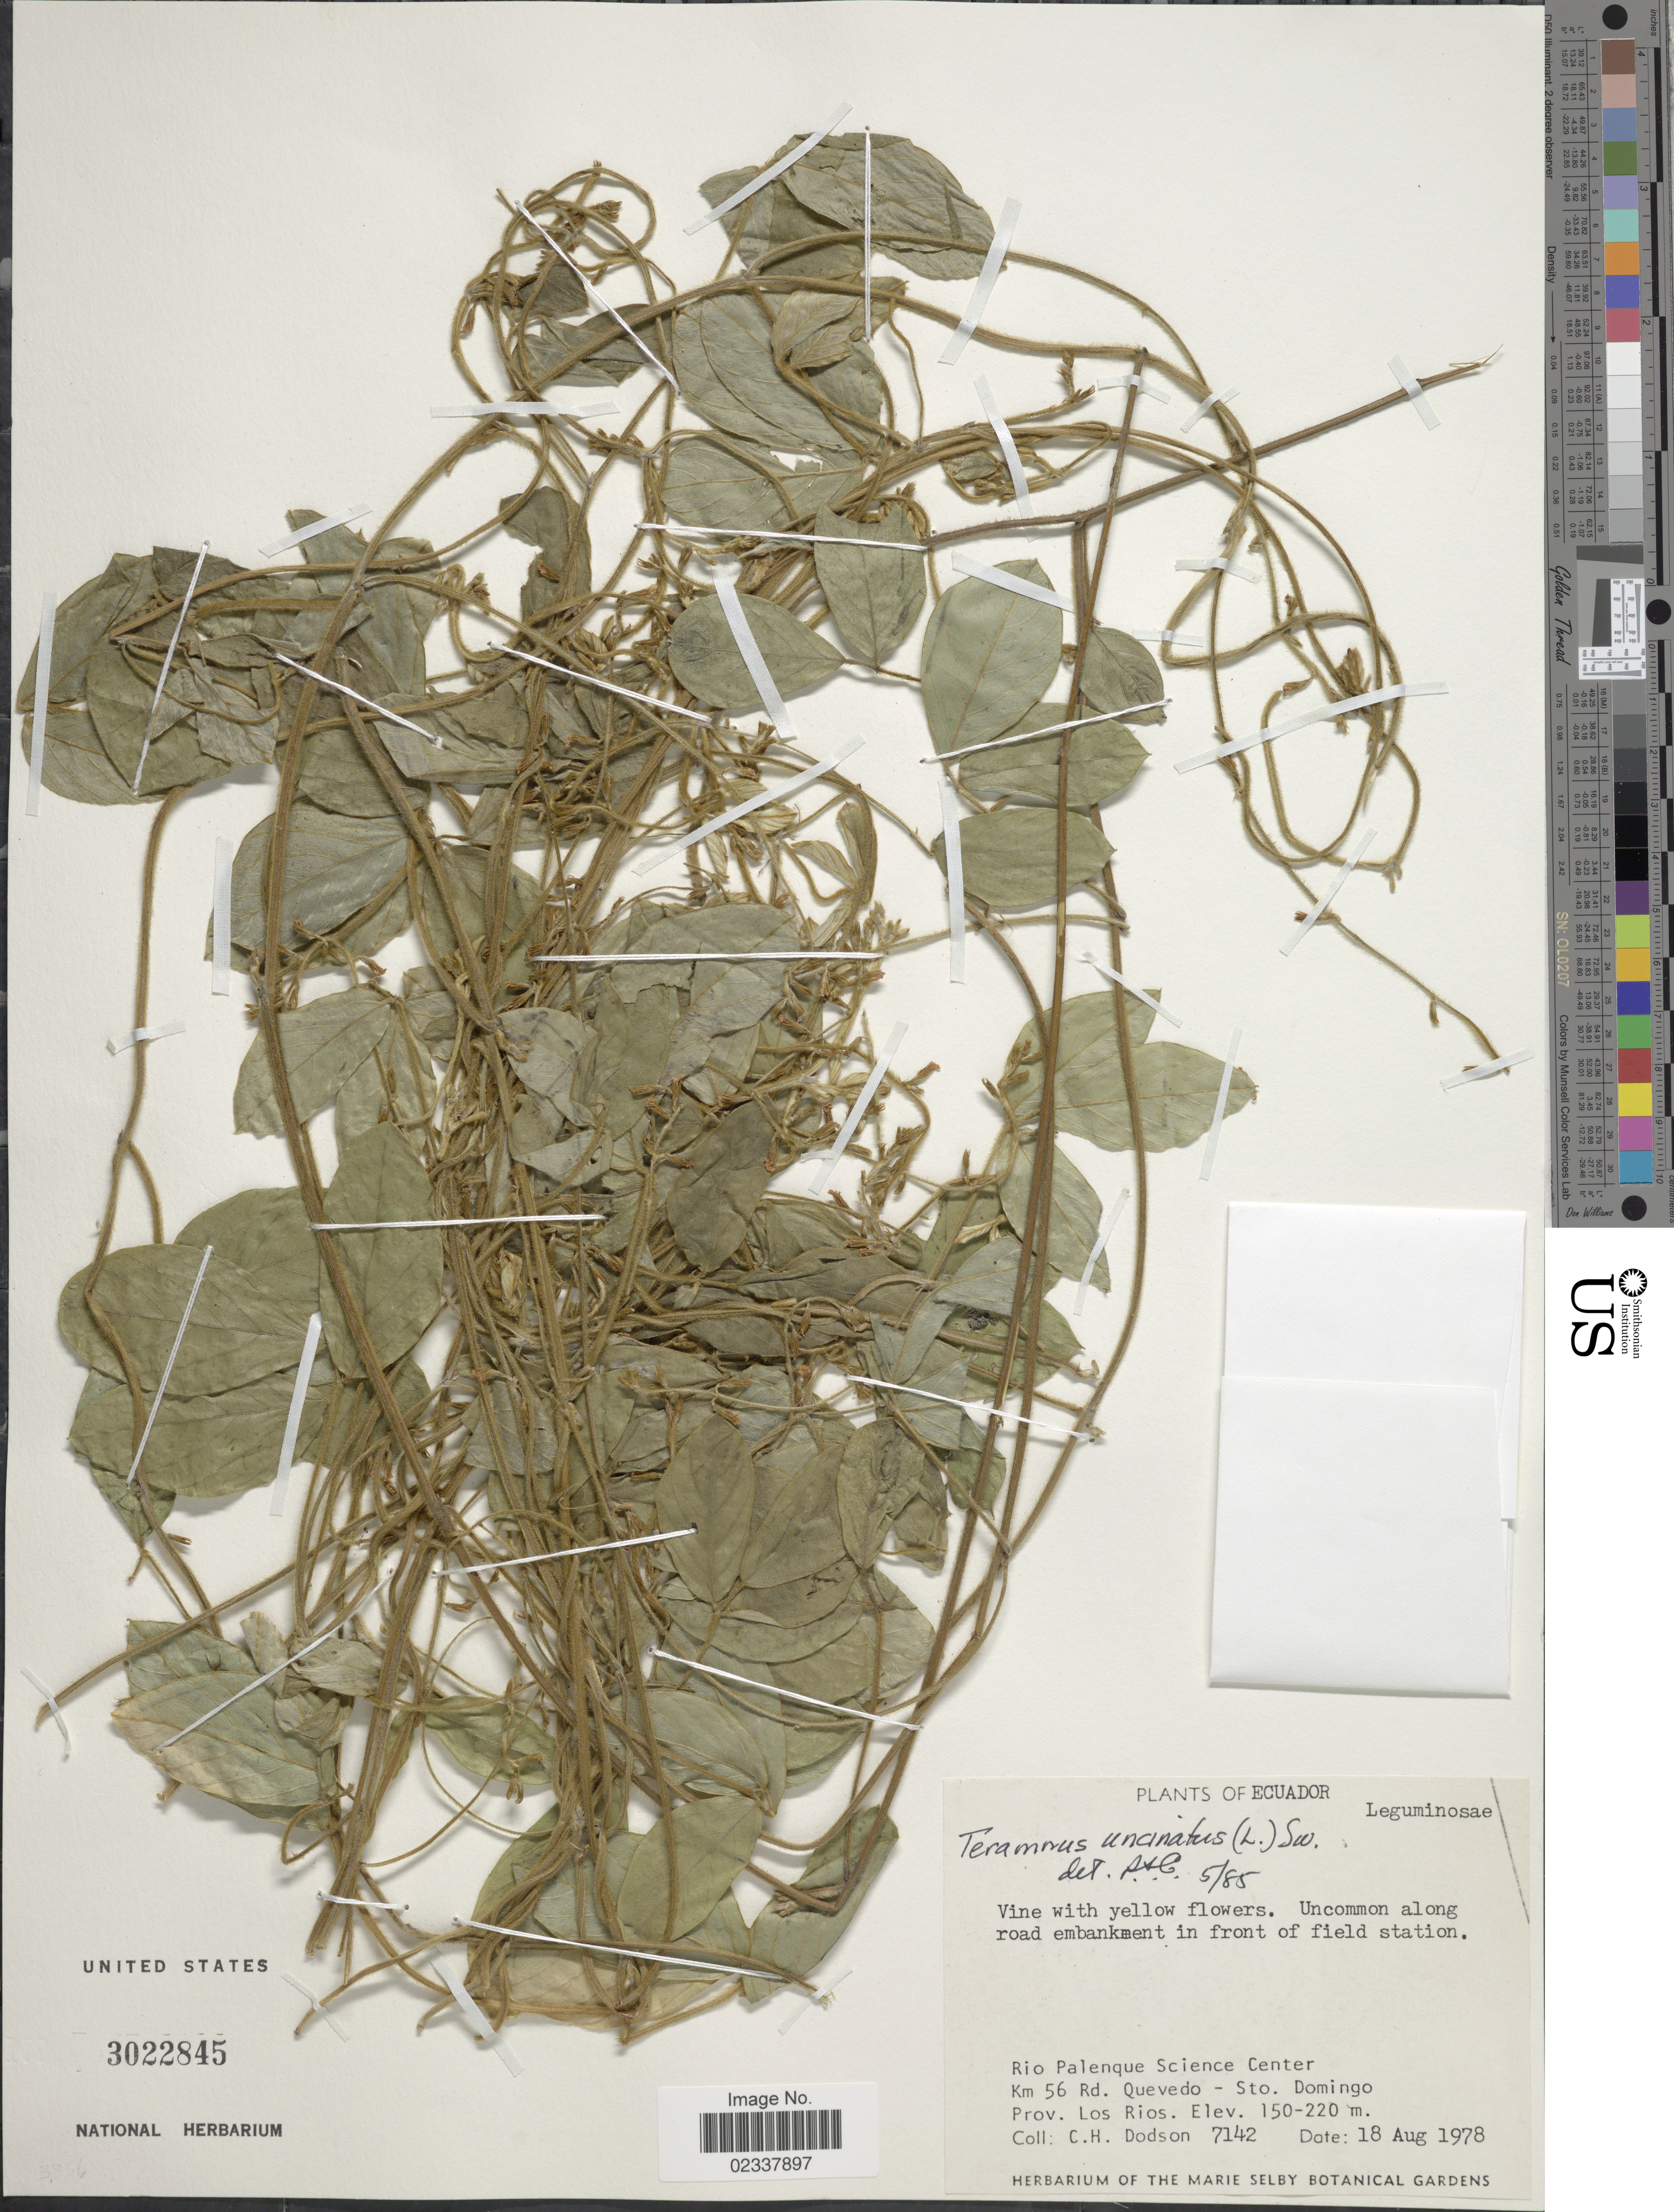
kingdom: Plantae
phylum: Tracheophyta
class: Magnoliopsida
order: Fabales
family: Fabaceae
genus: Teramnus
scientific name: Teramnus uncinatus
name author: (L.) Sw.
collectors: C. H. Dodson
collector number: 7142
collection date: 1978-08-18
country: Ecuador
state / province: Los Ríos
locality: in front of field station. Rio Palenque Science Center Km 56 Rd. Quevedo - Sto Domingo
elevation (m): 150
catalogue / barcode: US 3022845